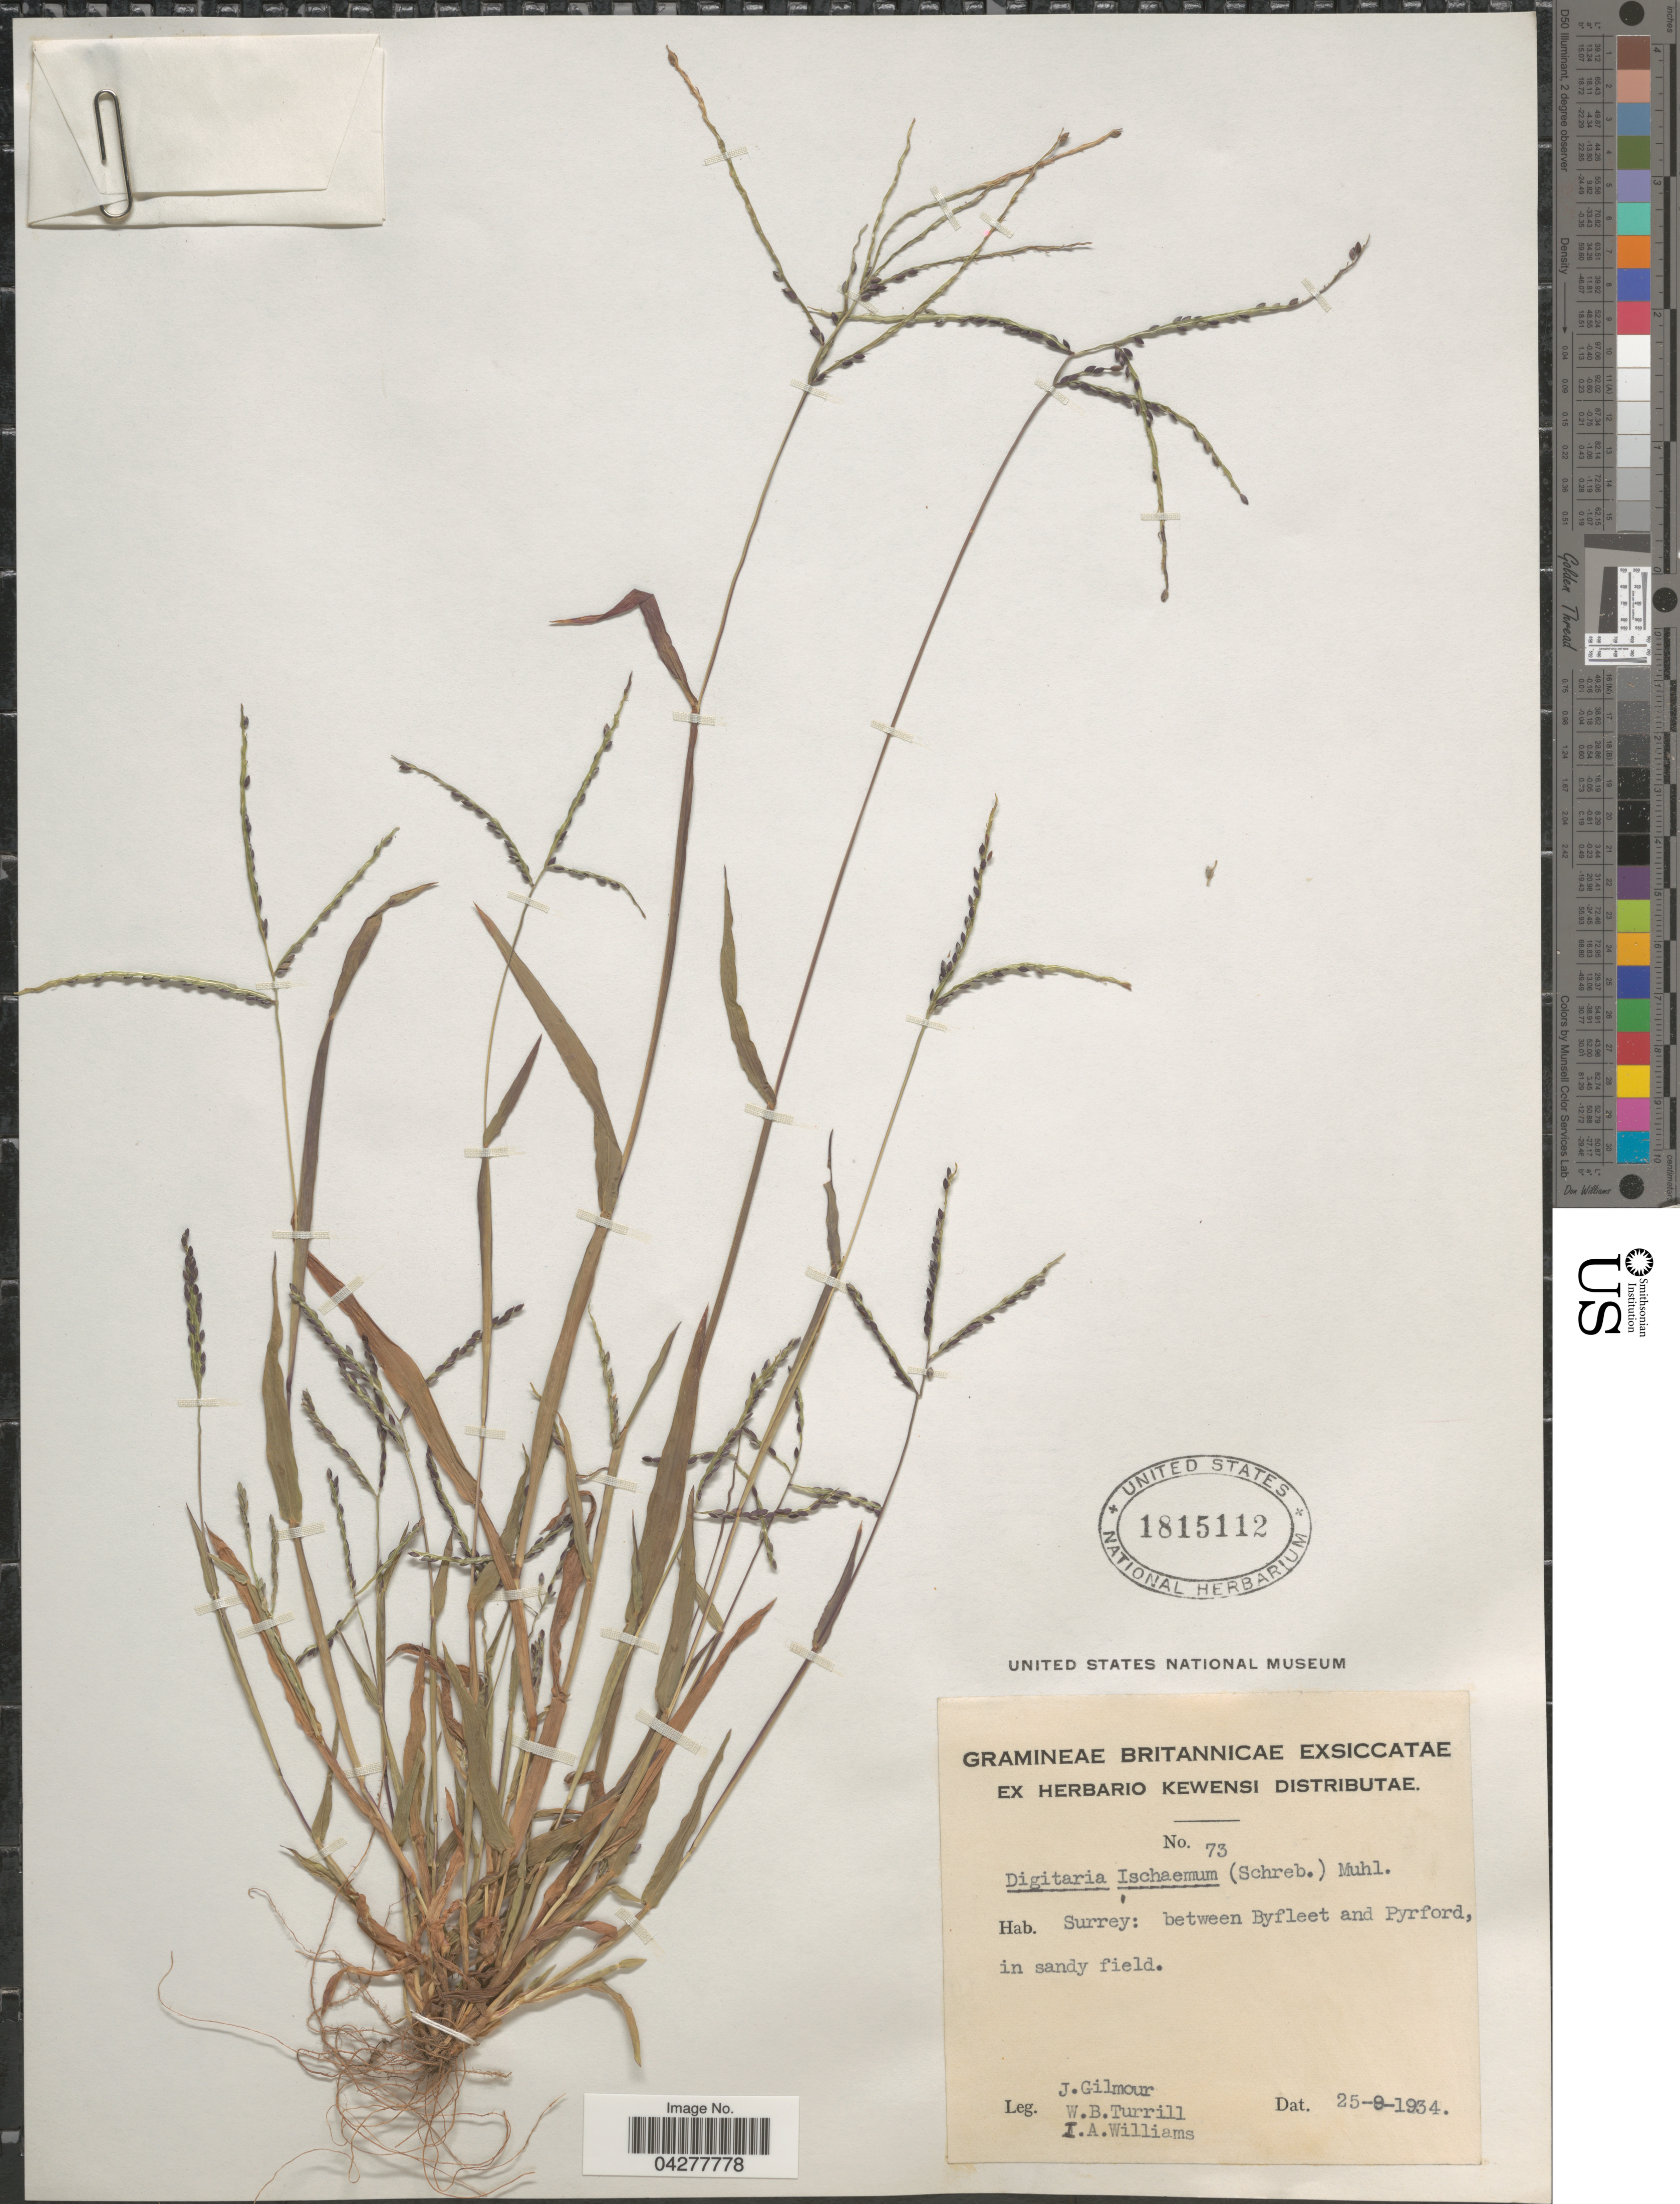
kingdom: Plantae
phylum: Tracheophyta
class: Liliopsida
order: Poales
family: Poaceae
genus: Digitaria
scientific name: Digitaria ischaemum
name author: (Schreber) Schreber ex Muhl.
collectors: J. Gilmour, W. B. Turrill & T. Williams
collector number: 73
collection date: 1934-09-25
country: United Kingdom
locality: Britannicae. Surrey: betweeen Byfleet and Pyrford.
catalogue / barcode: US 1815112